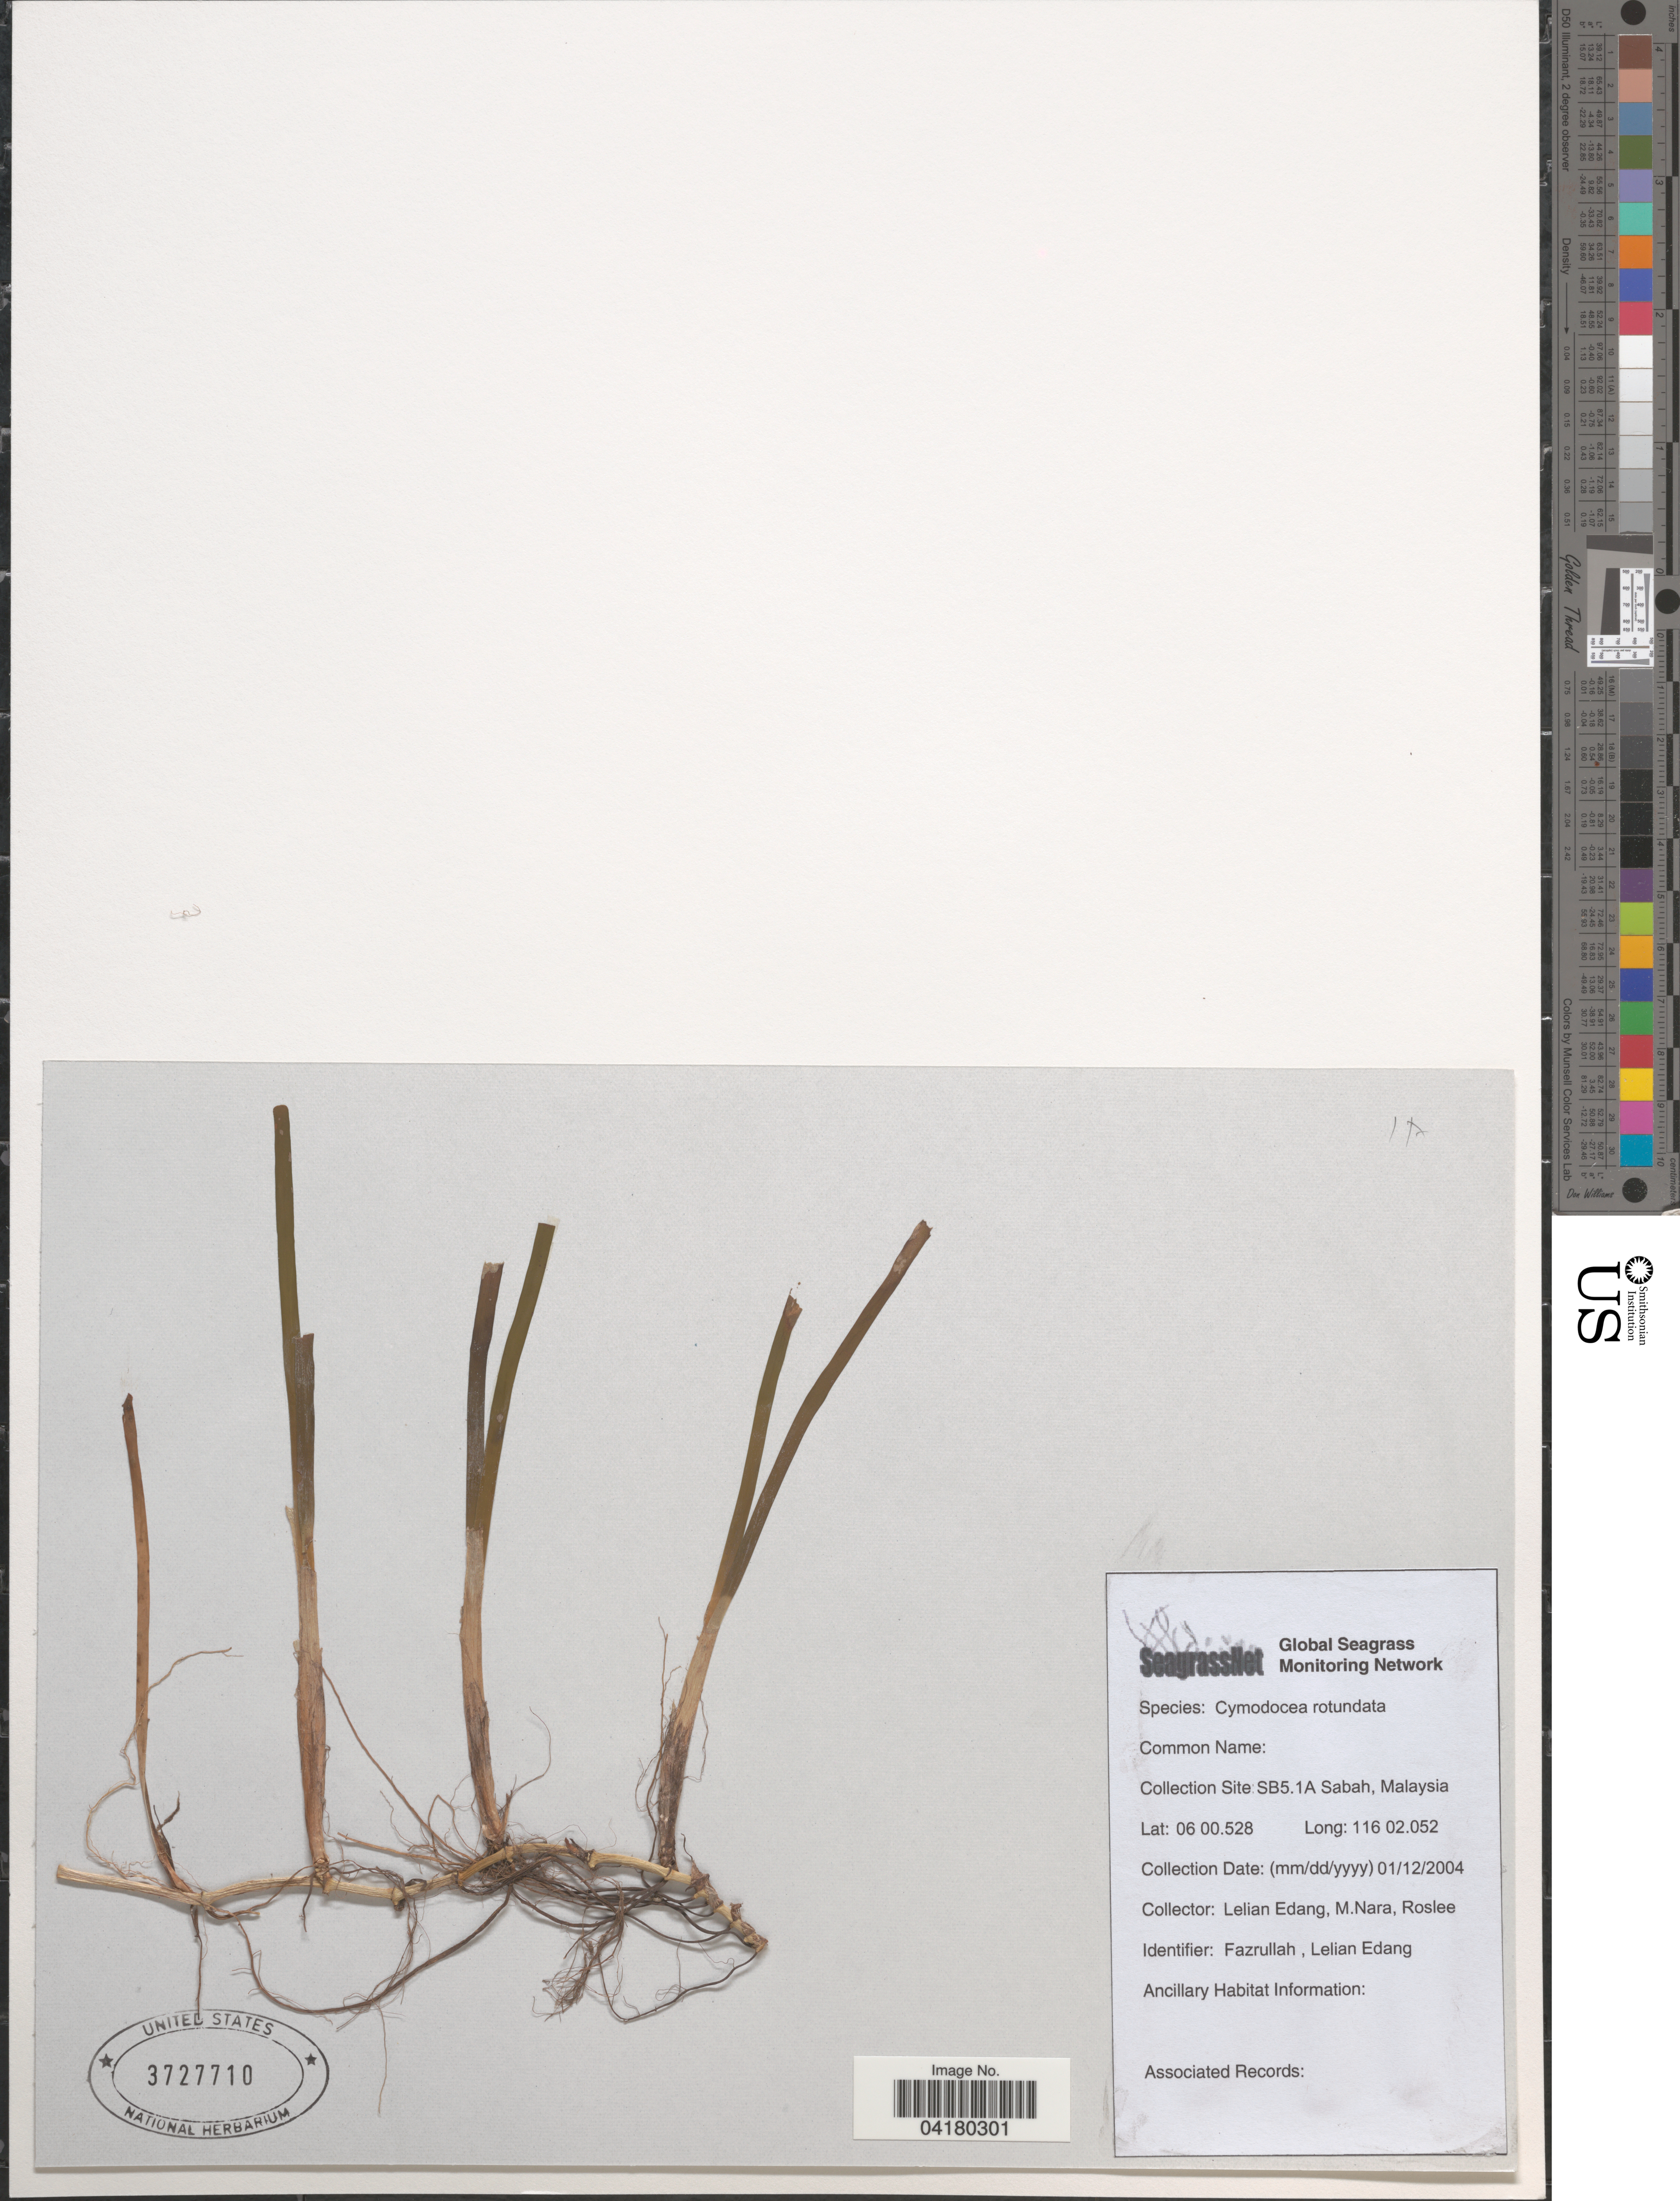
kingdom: Plantae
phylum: Tracheophyta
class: Liliopsida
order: Alismatales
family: Cymodoceaceae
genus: Cymodocea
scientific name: Cymodocea rotundata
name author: Asch. & Schweinf.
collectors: L. Edang, M. Nara & Roslee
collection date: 2004-01-12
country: Malaysia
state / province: Sabah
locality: SB5.1A.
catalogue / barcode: US 3727710